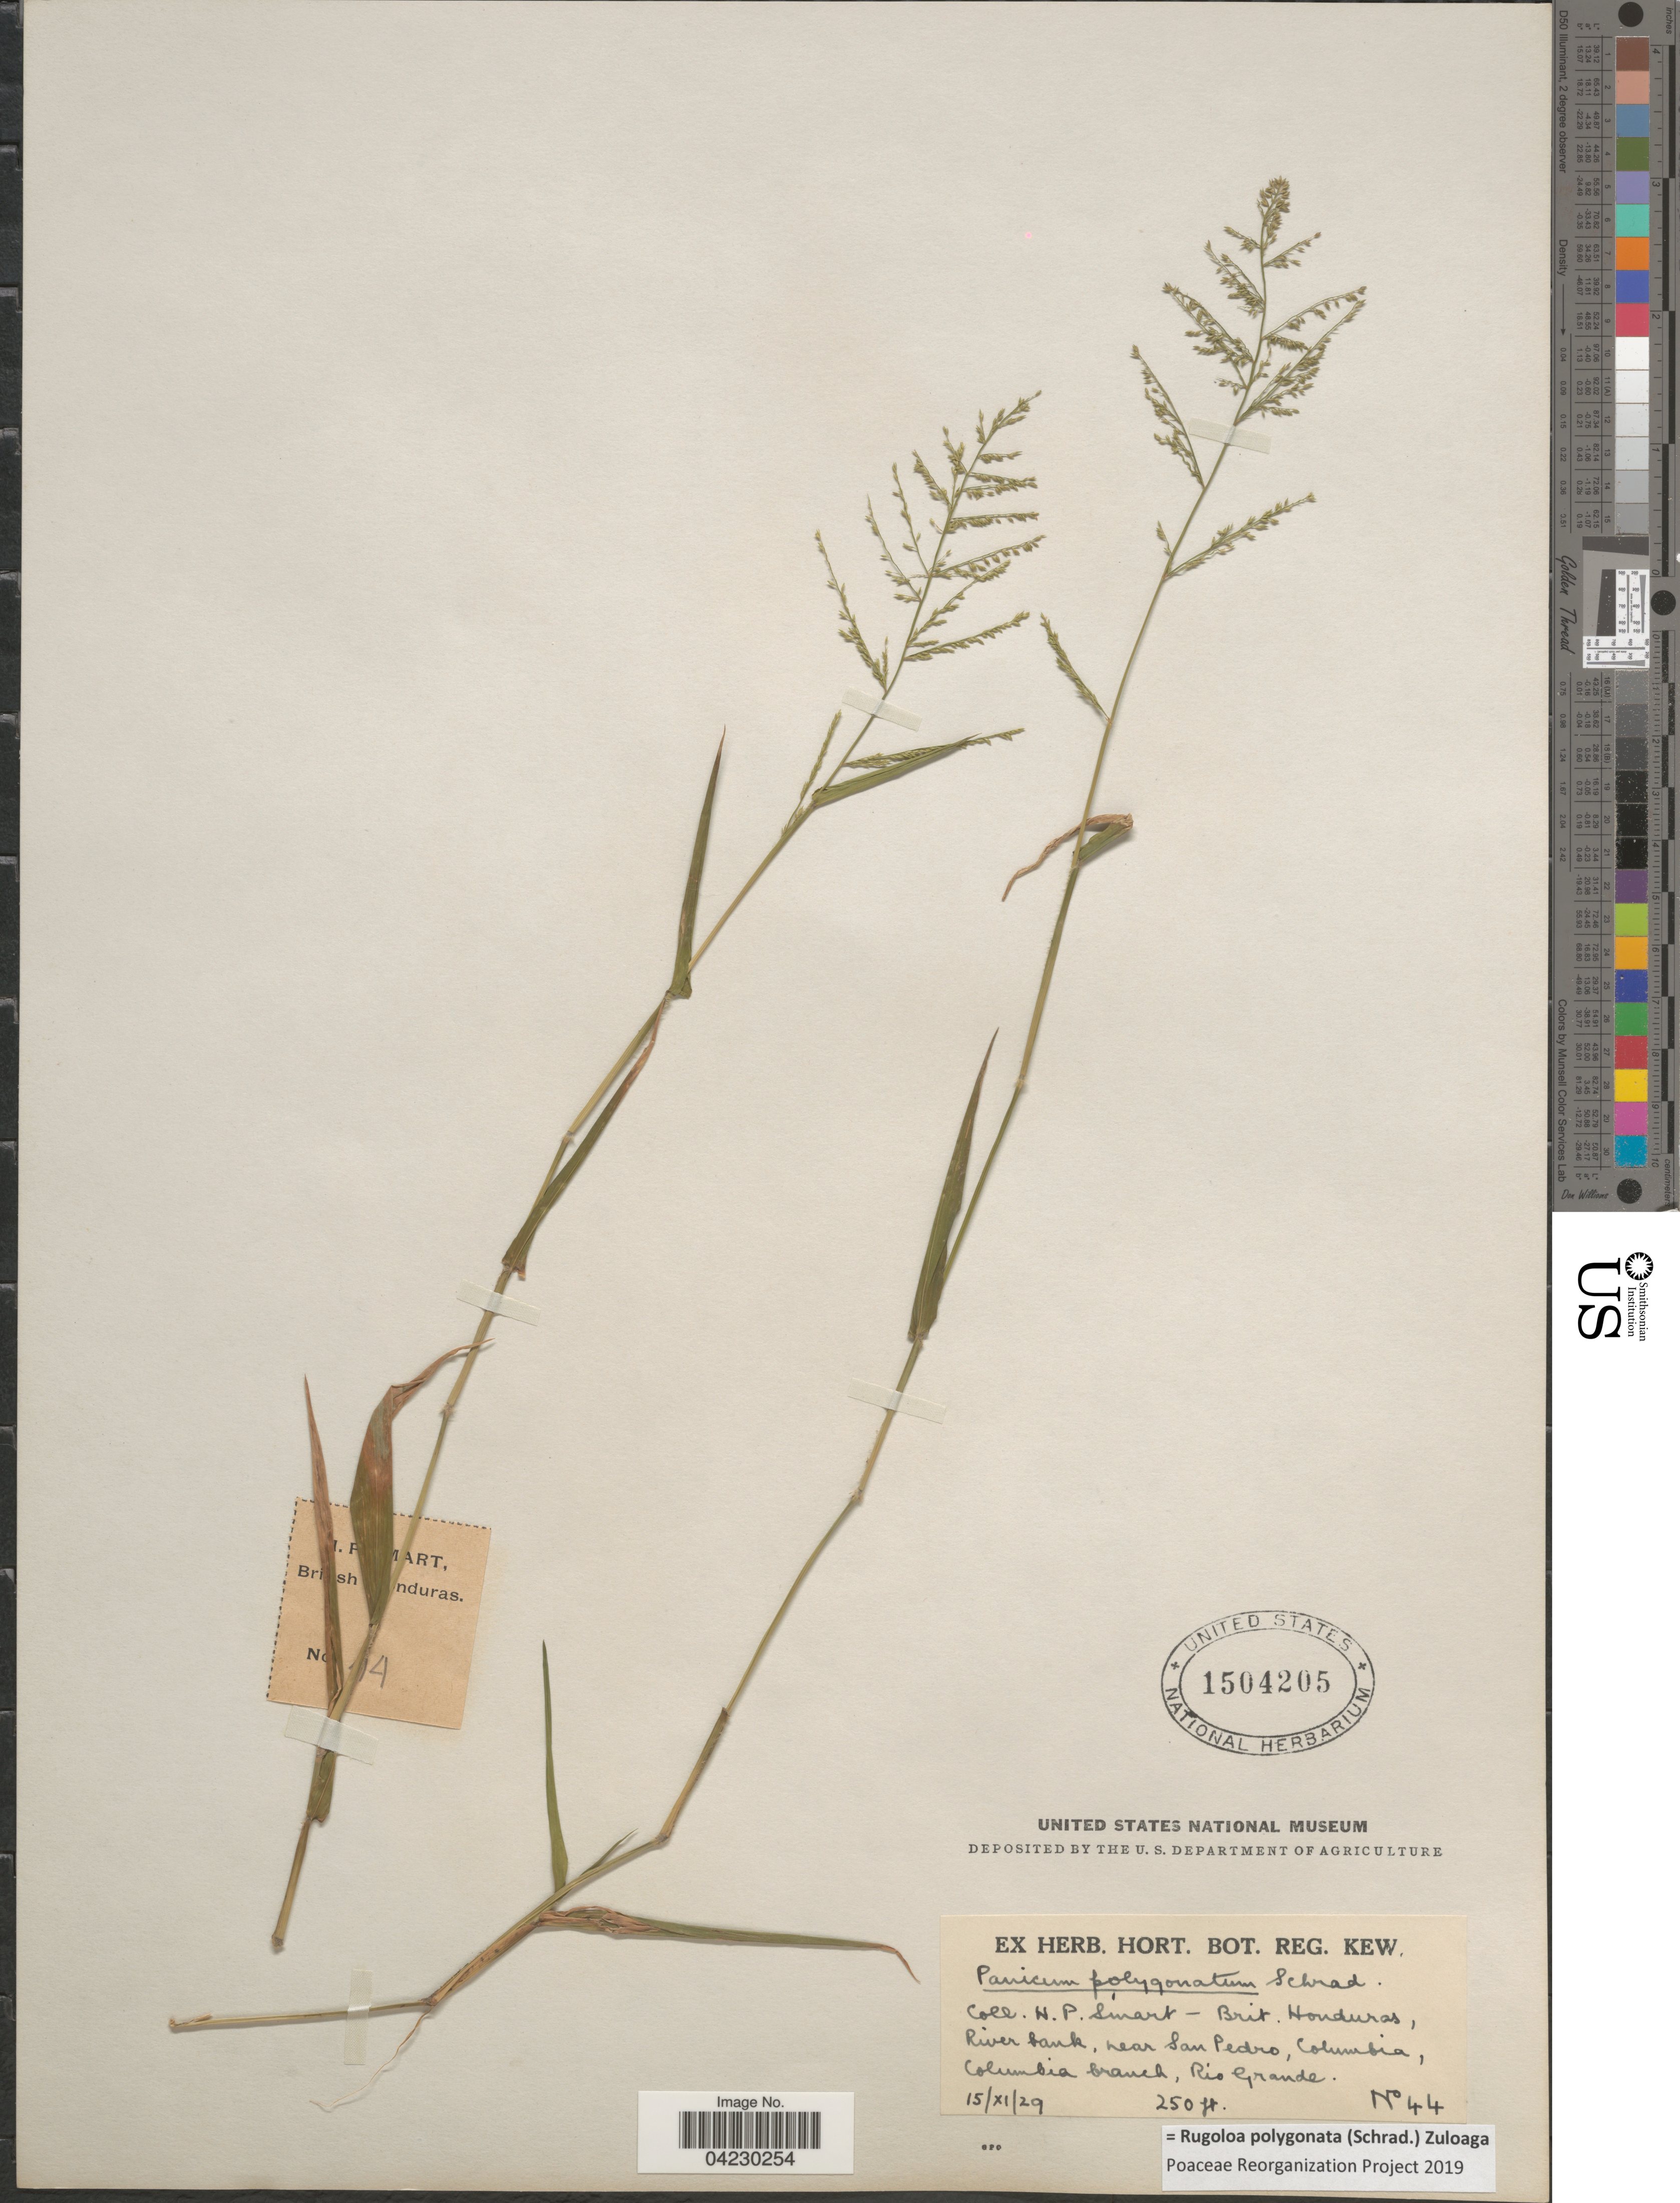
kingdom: Plantae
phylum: Tracheophyta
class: Liliopsida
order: Poales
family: Poaceae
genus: Rugoloa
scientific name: Rugoloa polygonata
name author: (Schrad.) Zuloaga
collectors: H. Smart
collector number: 44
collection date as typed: Transcribed d/m/y: 15/11/29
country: Belize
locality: Brit. Honduras, River bank, near San Pedro, Columbia, Columbia branch, Rio Grande.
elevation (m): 76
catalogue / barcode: US 1504205